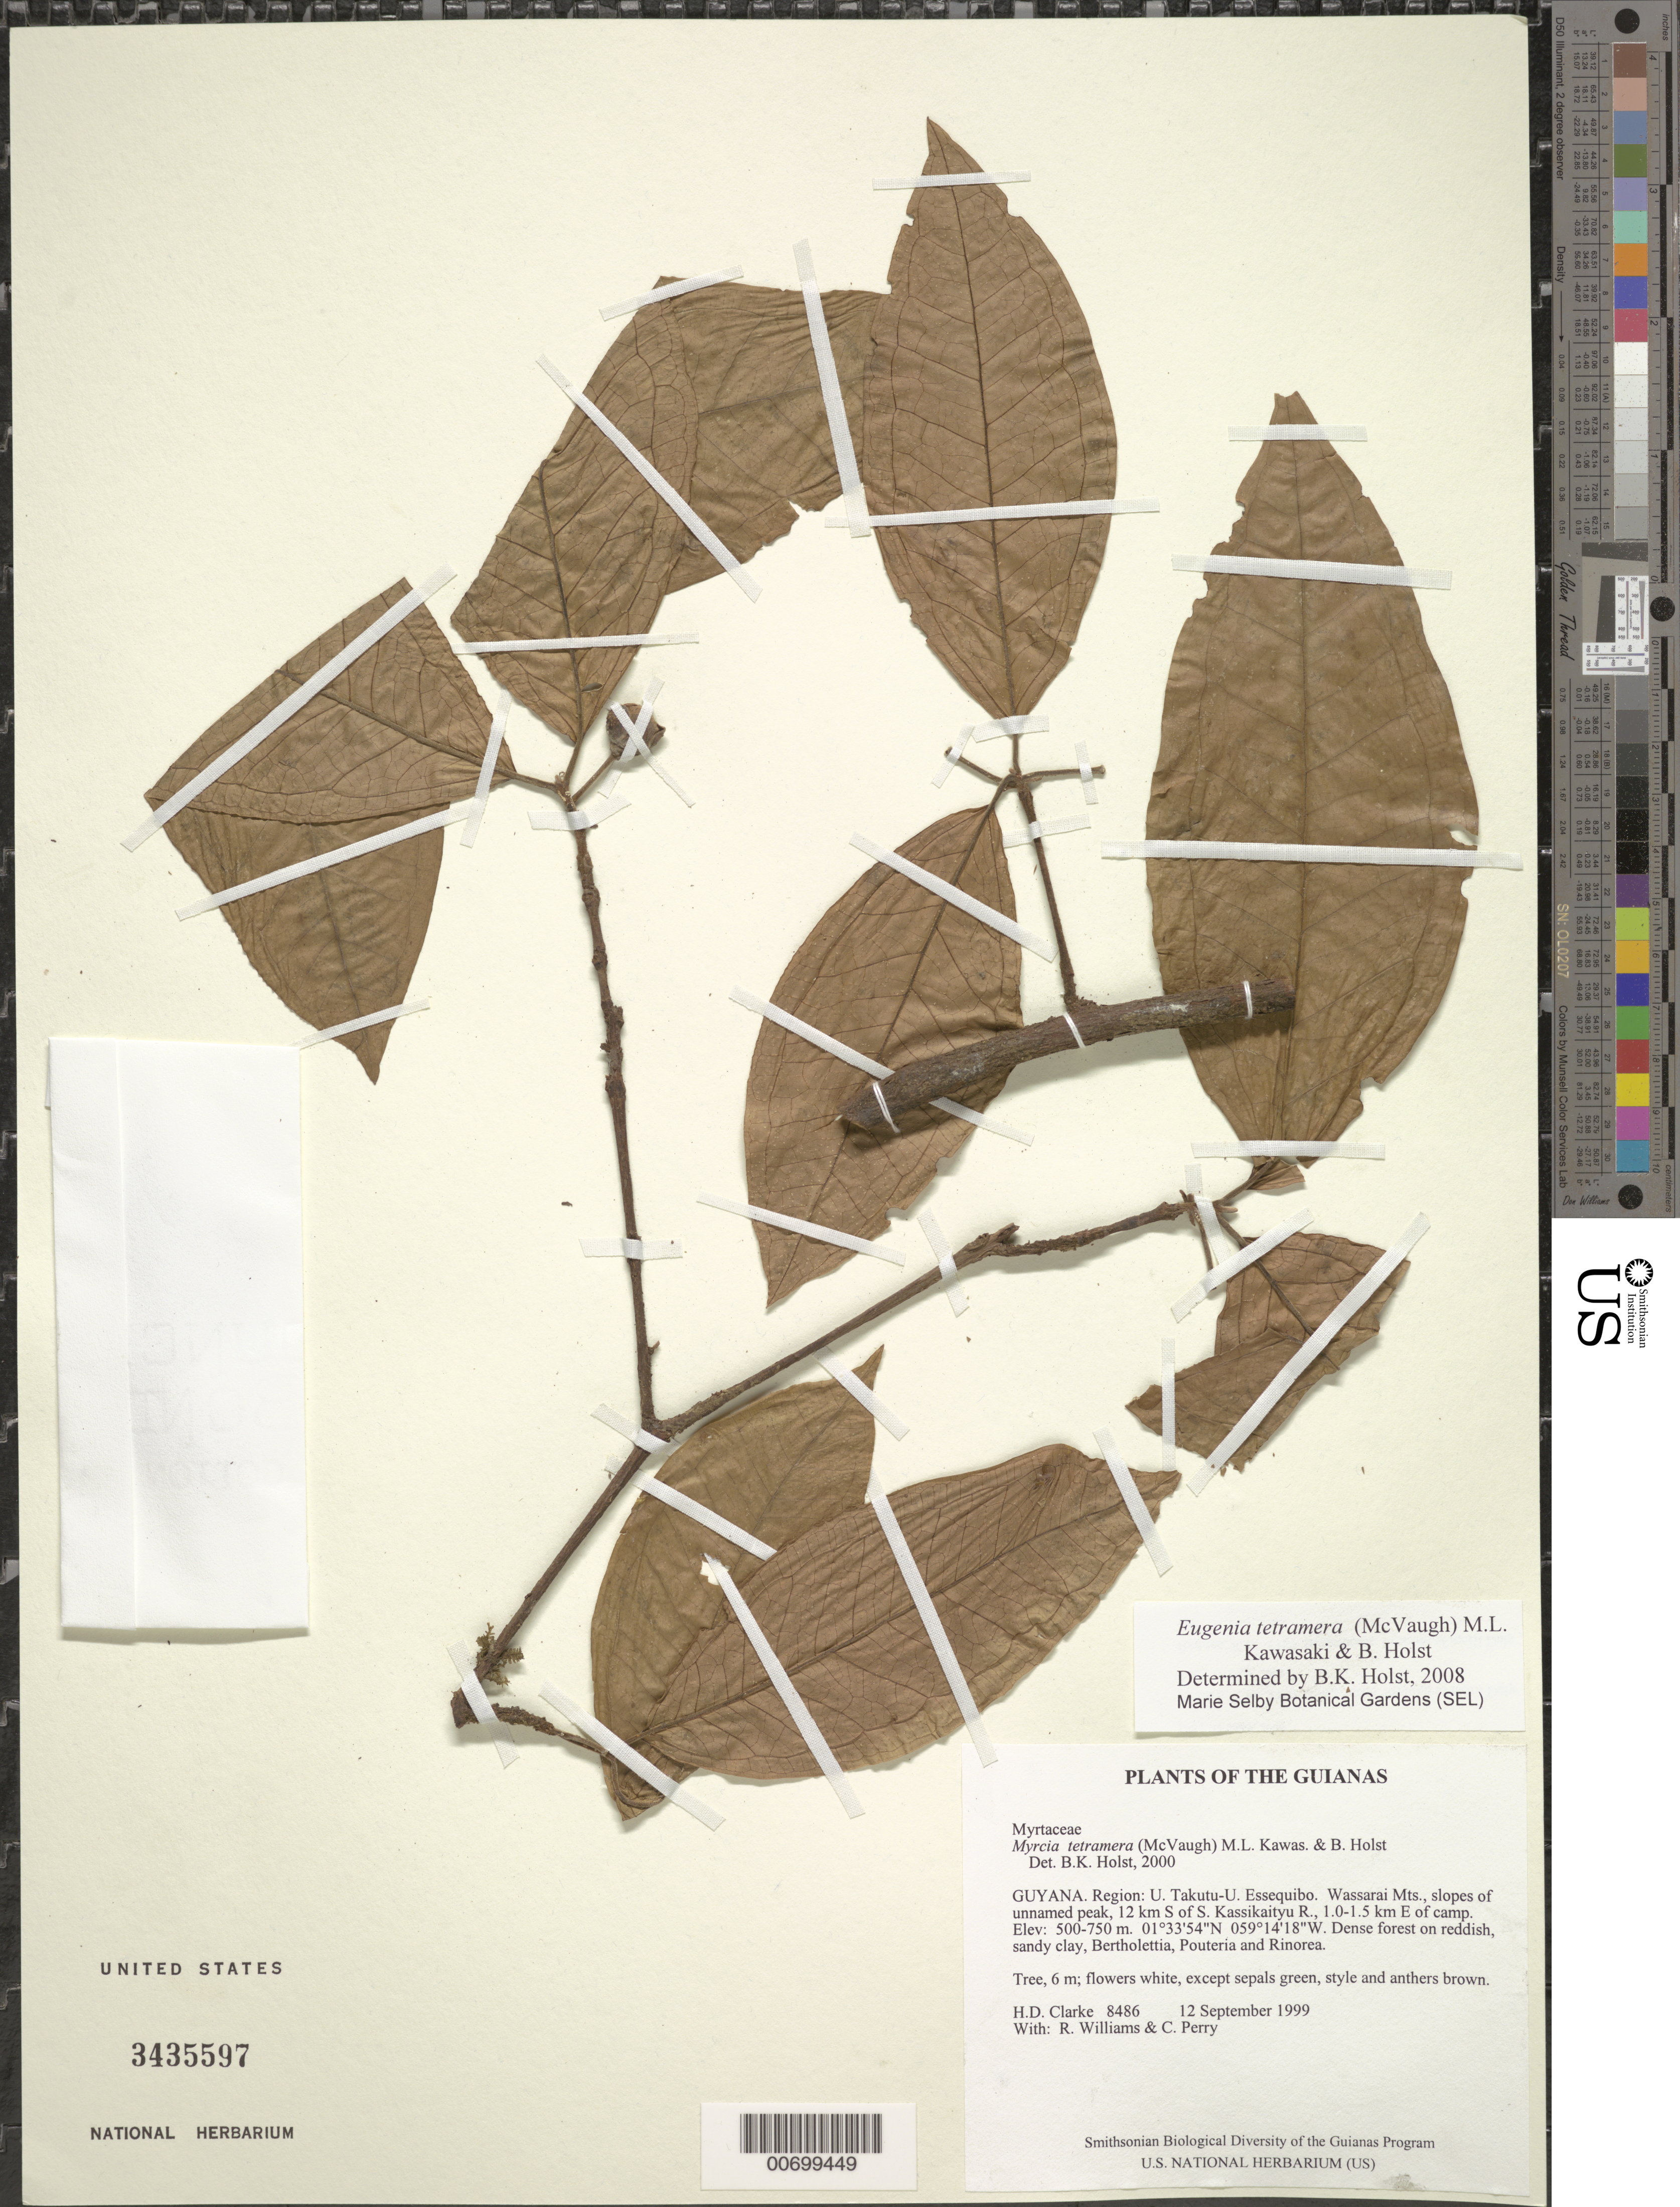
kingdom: Plantae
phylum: Tracheophyta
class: Magnoliopsida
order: Myrtales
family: Myrtaceae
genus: Eugenia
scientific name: Eugenia tetramera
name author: (McVaugh) M.L. Kawas. & B. Holst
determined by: Holst, Bruce K.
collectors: H. D. Clarke, R. Williams & C. Perry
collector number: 8486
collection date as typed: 12 September 1999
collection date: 1999-09-12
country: Guyana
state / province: U. Takutu-U. Essequibo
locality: Wassarai Mts., slopes of unnamed peak, 12 km S of S. Kassikaityu R., 1.0-1.5 km E of camp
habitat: Dense forest on reddish, sandy clay, Bertholettia, Pouteria and Rinorea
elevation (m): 500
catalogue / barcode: US 3435597